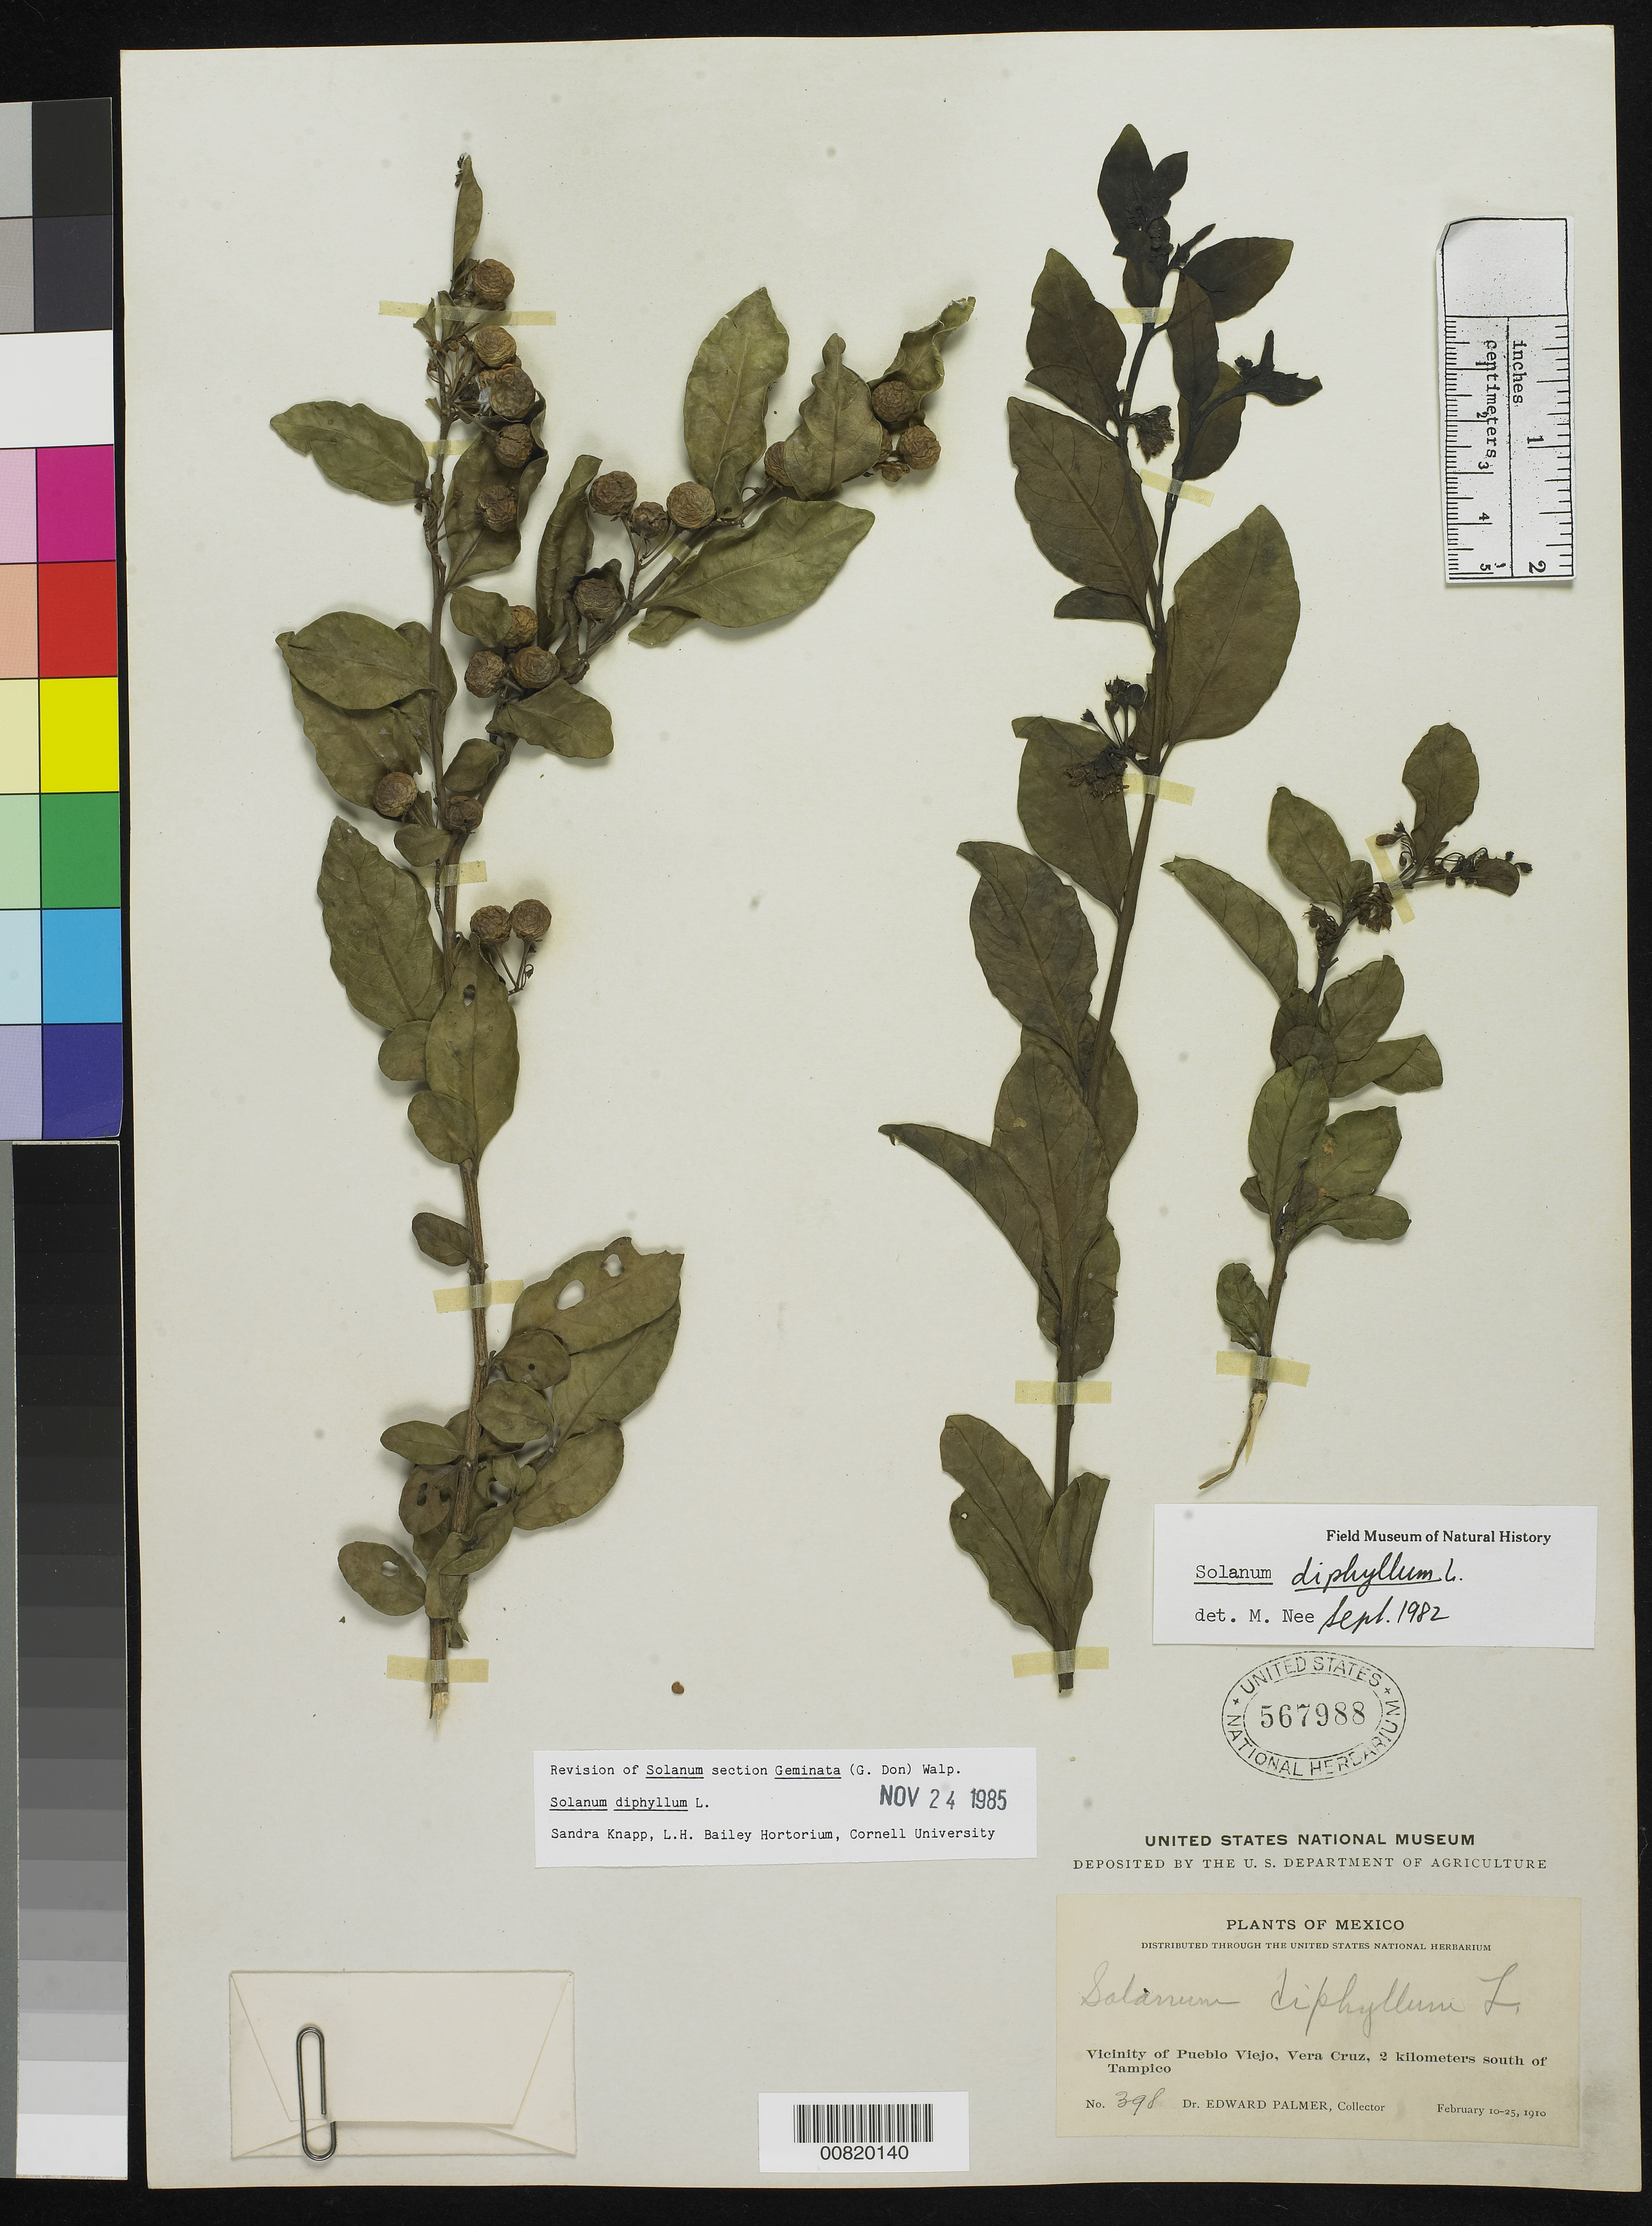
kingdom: Plantae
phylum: Tracheophyta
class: Magnoliopsida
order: Solanales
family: Solanaceae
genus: Solanum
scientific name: Solanum diphyllum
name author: L.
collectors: E. Palmer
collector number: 398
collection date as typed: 10 Feb 1910 to 25 Feb 1910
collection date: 1910-02-10/1910-02-25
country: Mexico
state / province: Veracruz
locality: Vicinity of Pueblo Viejo, Veracruz, 2 kilometers south of Tampico.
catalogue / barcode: US 567988